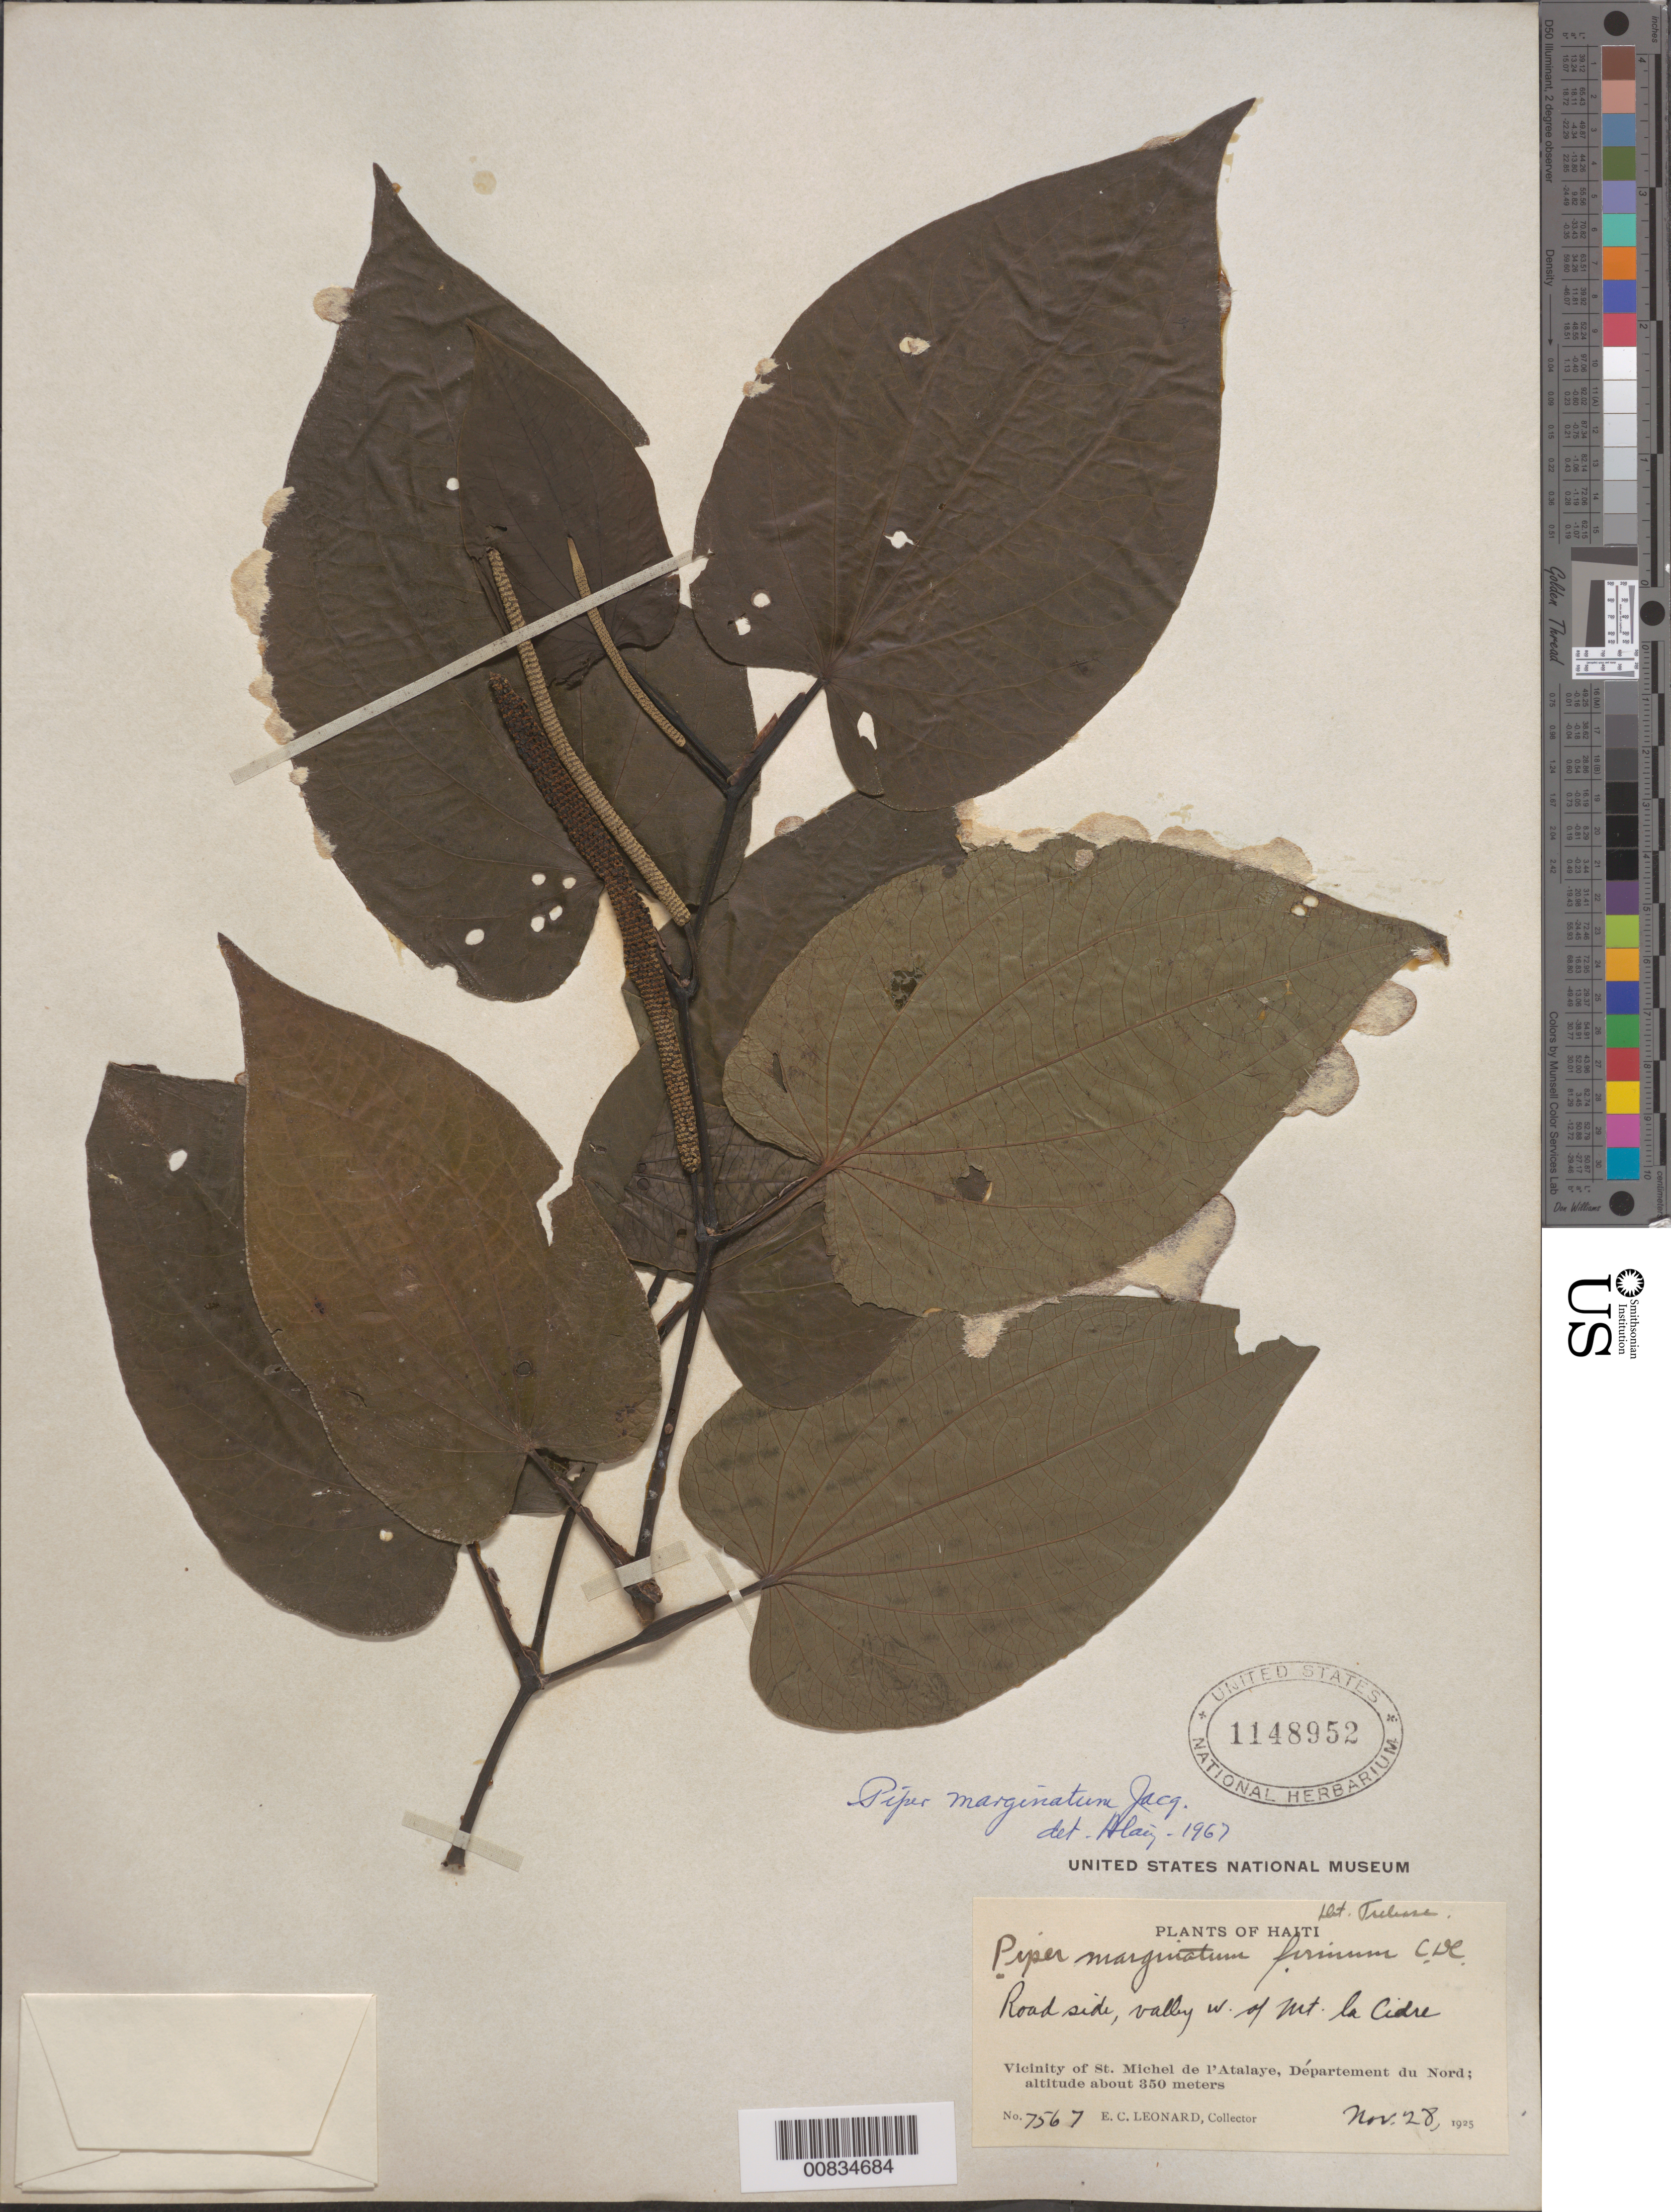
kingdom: Plantae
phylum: Tracheophyta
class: Magnoliopsida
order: Piperales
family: Piperaceae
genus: Piper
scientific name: Piper marginatum var. domatiiferum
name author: Trel.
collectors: E. C. Leonard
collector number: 7567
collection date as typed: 28 Nov 1925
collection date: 1925-11-28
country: Haiti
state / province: Nord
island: Hispaniola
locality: Vicinity of St. Michel de l'Atalaye, Valley west of Mt. la Cidre.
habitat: Road side.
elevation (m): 350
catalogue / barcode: US 1148952